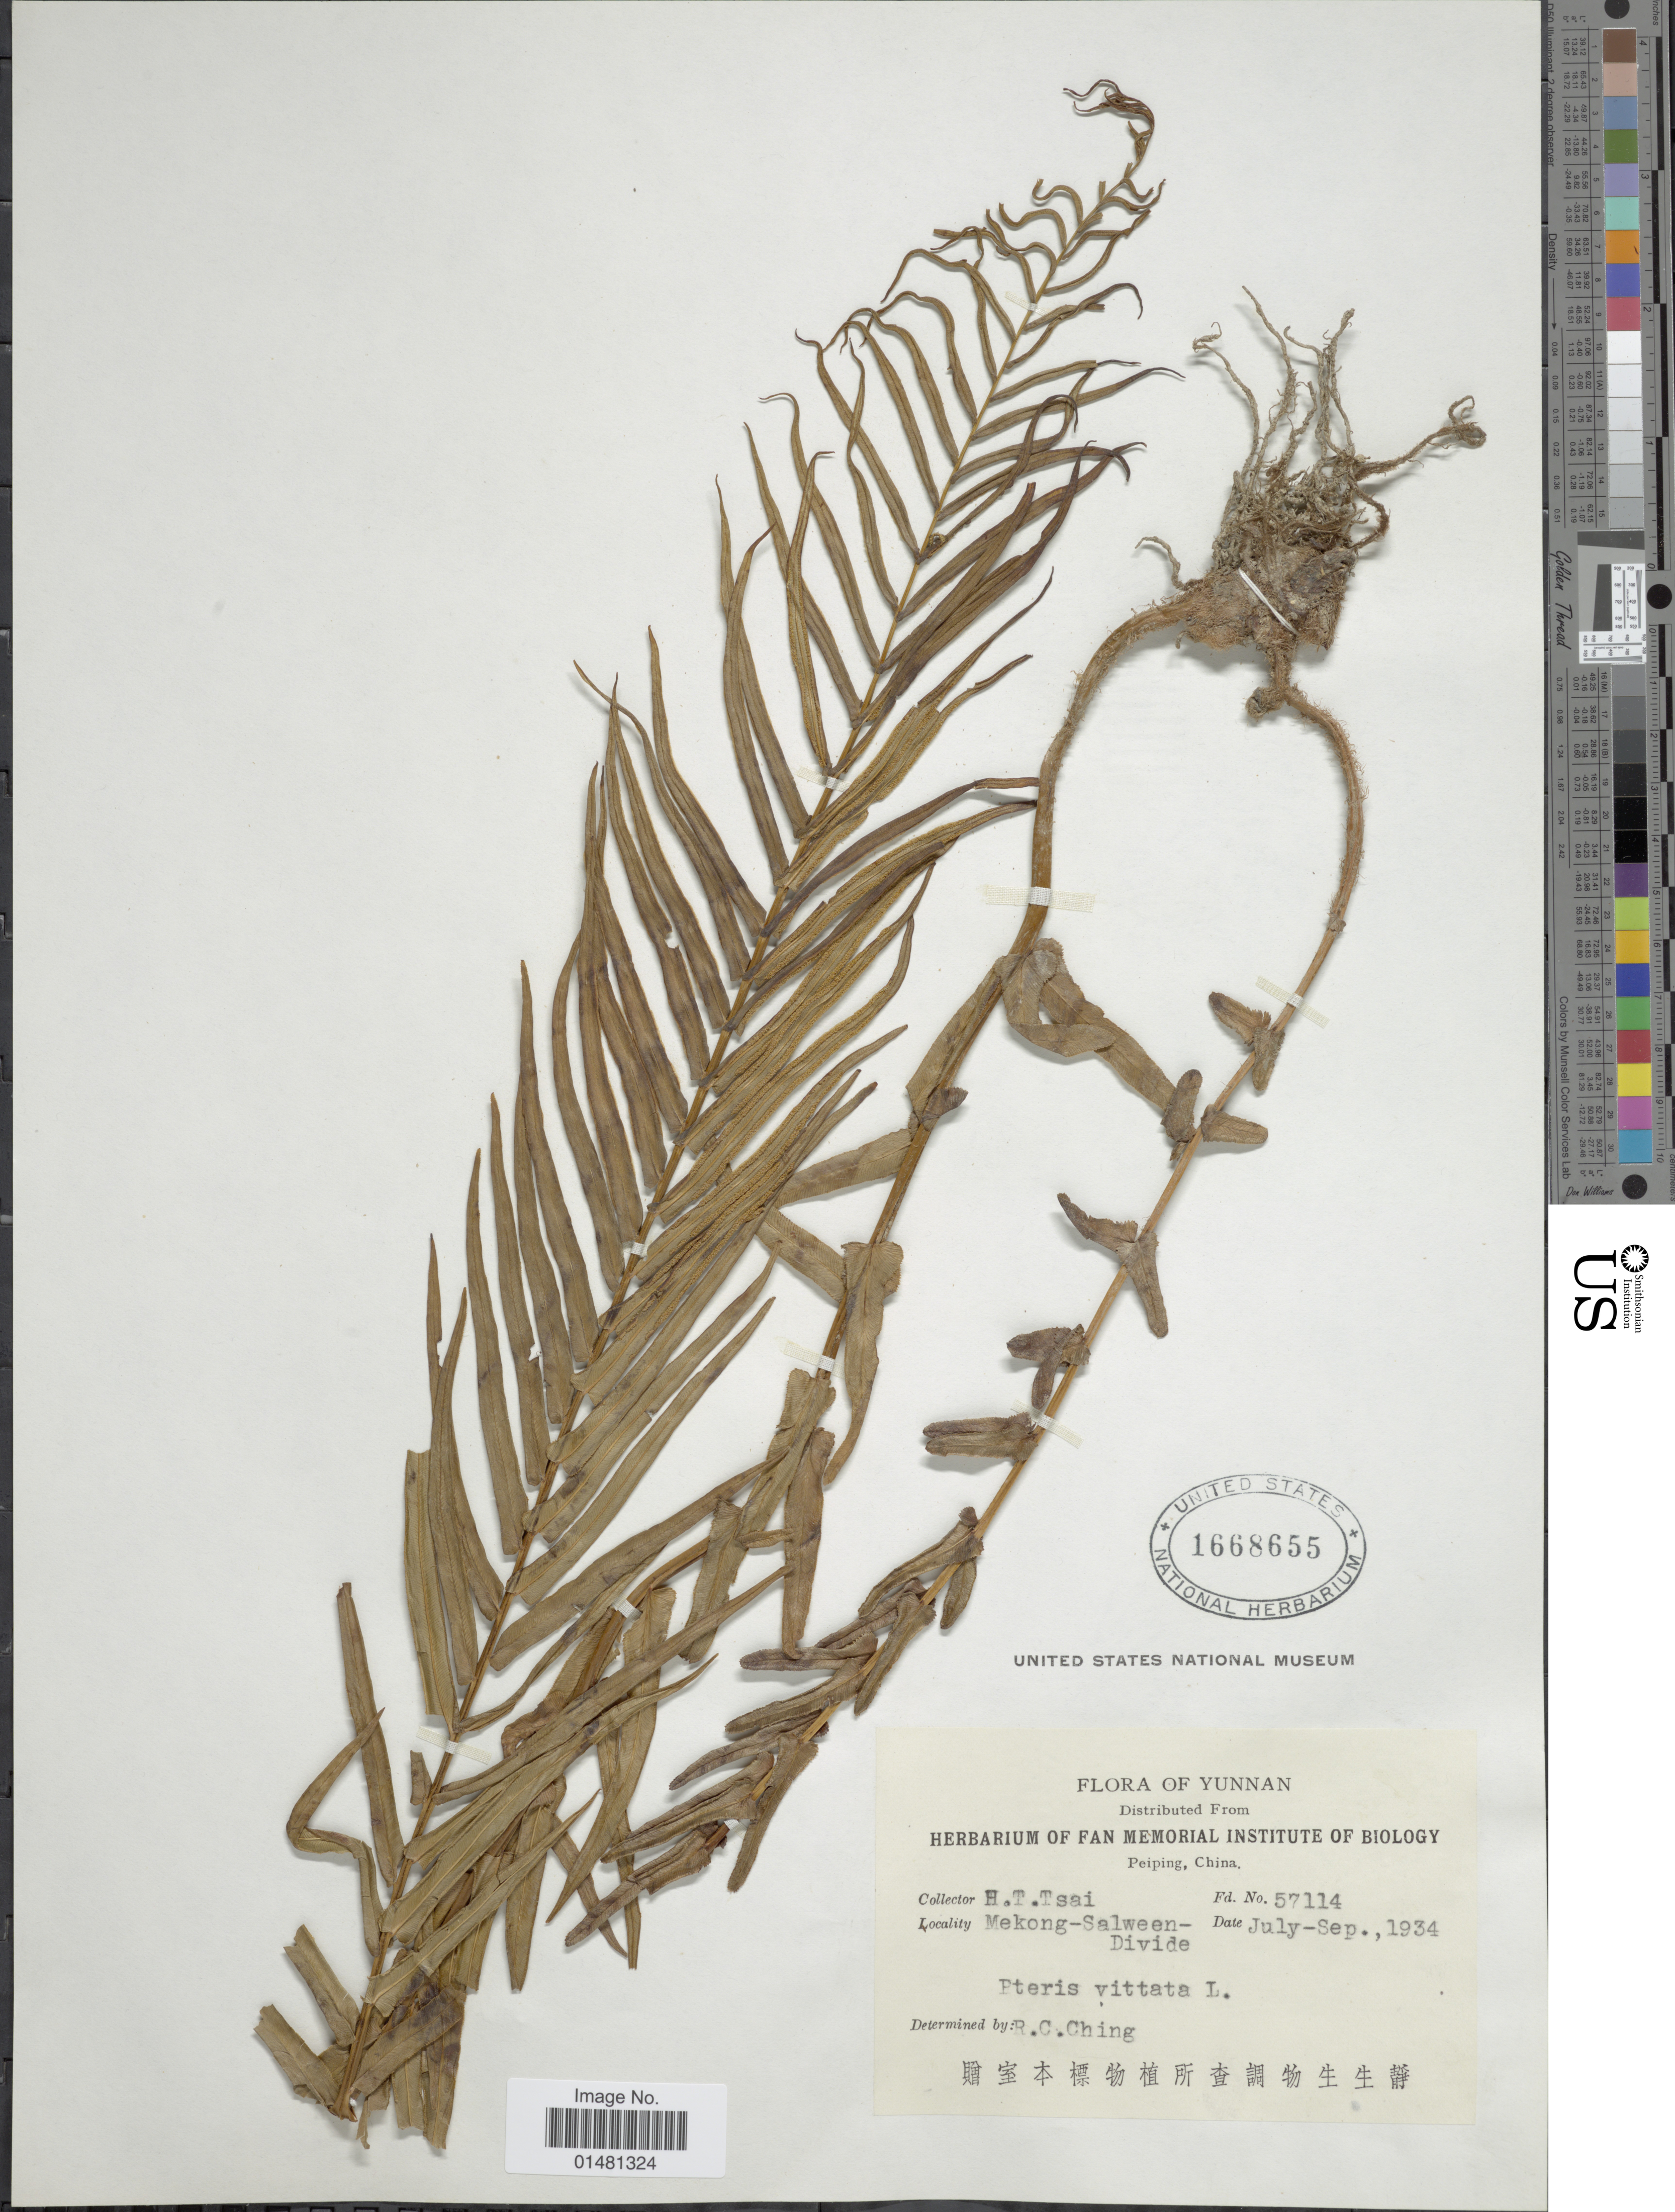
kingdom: Plantae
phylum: Tracheophyta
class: Polypodiopsida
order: Polypodiales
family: Pteridaceae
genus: Pteris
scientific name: Pteris vittata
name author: L.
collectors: H. Tsai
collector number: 57114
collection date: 1934-07/1934-09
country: China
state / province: Yunnan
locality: Mekong-Salween-Divide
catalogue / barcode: US 1668655